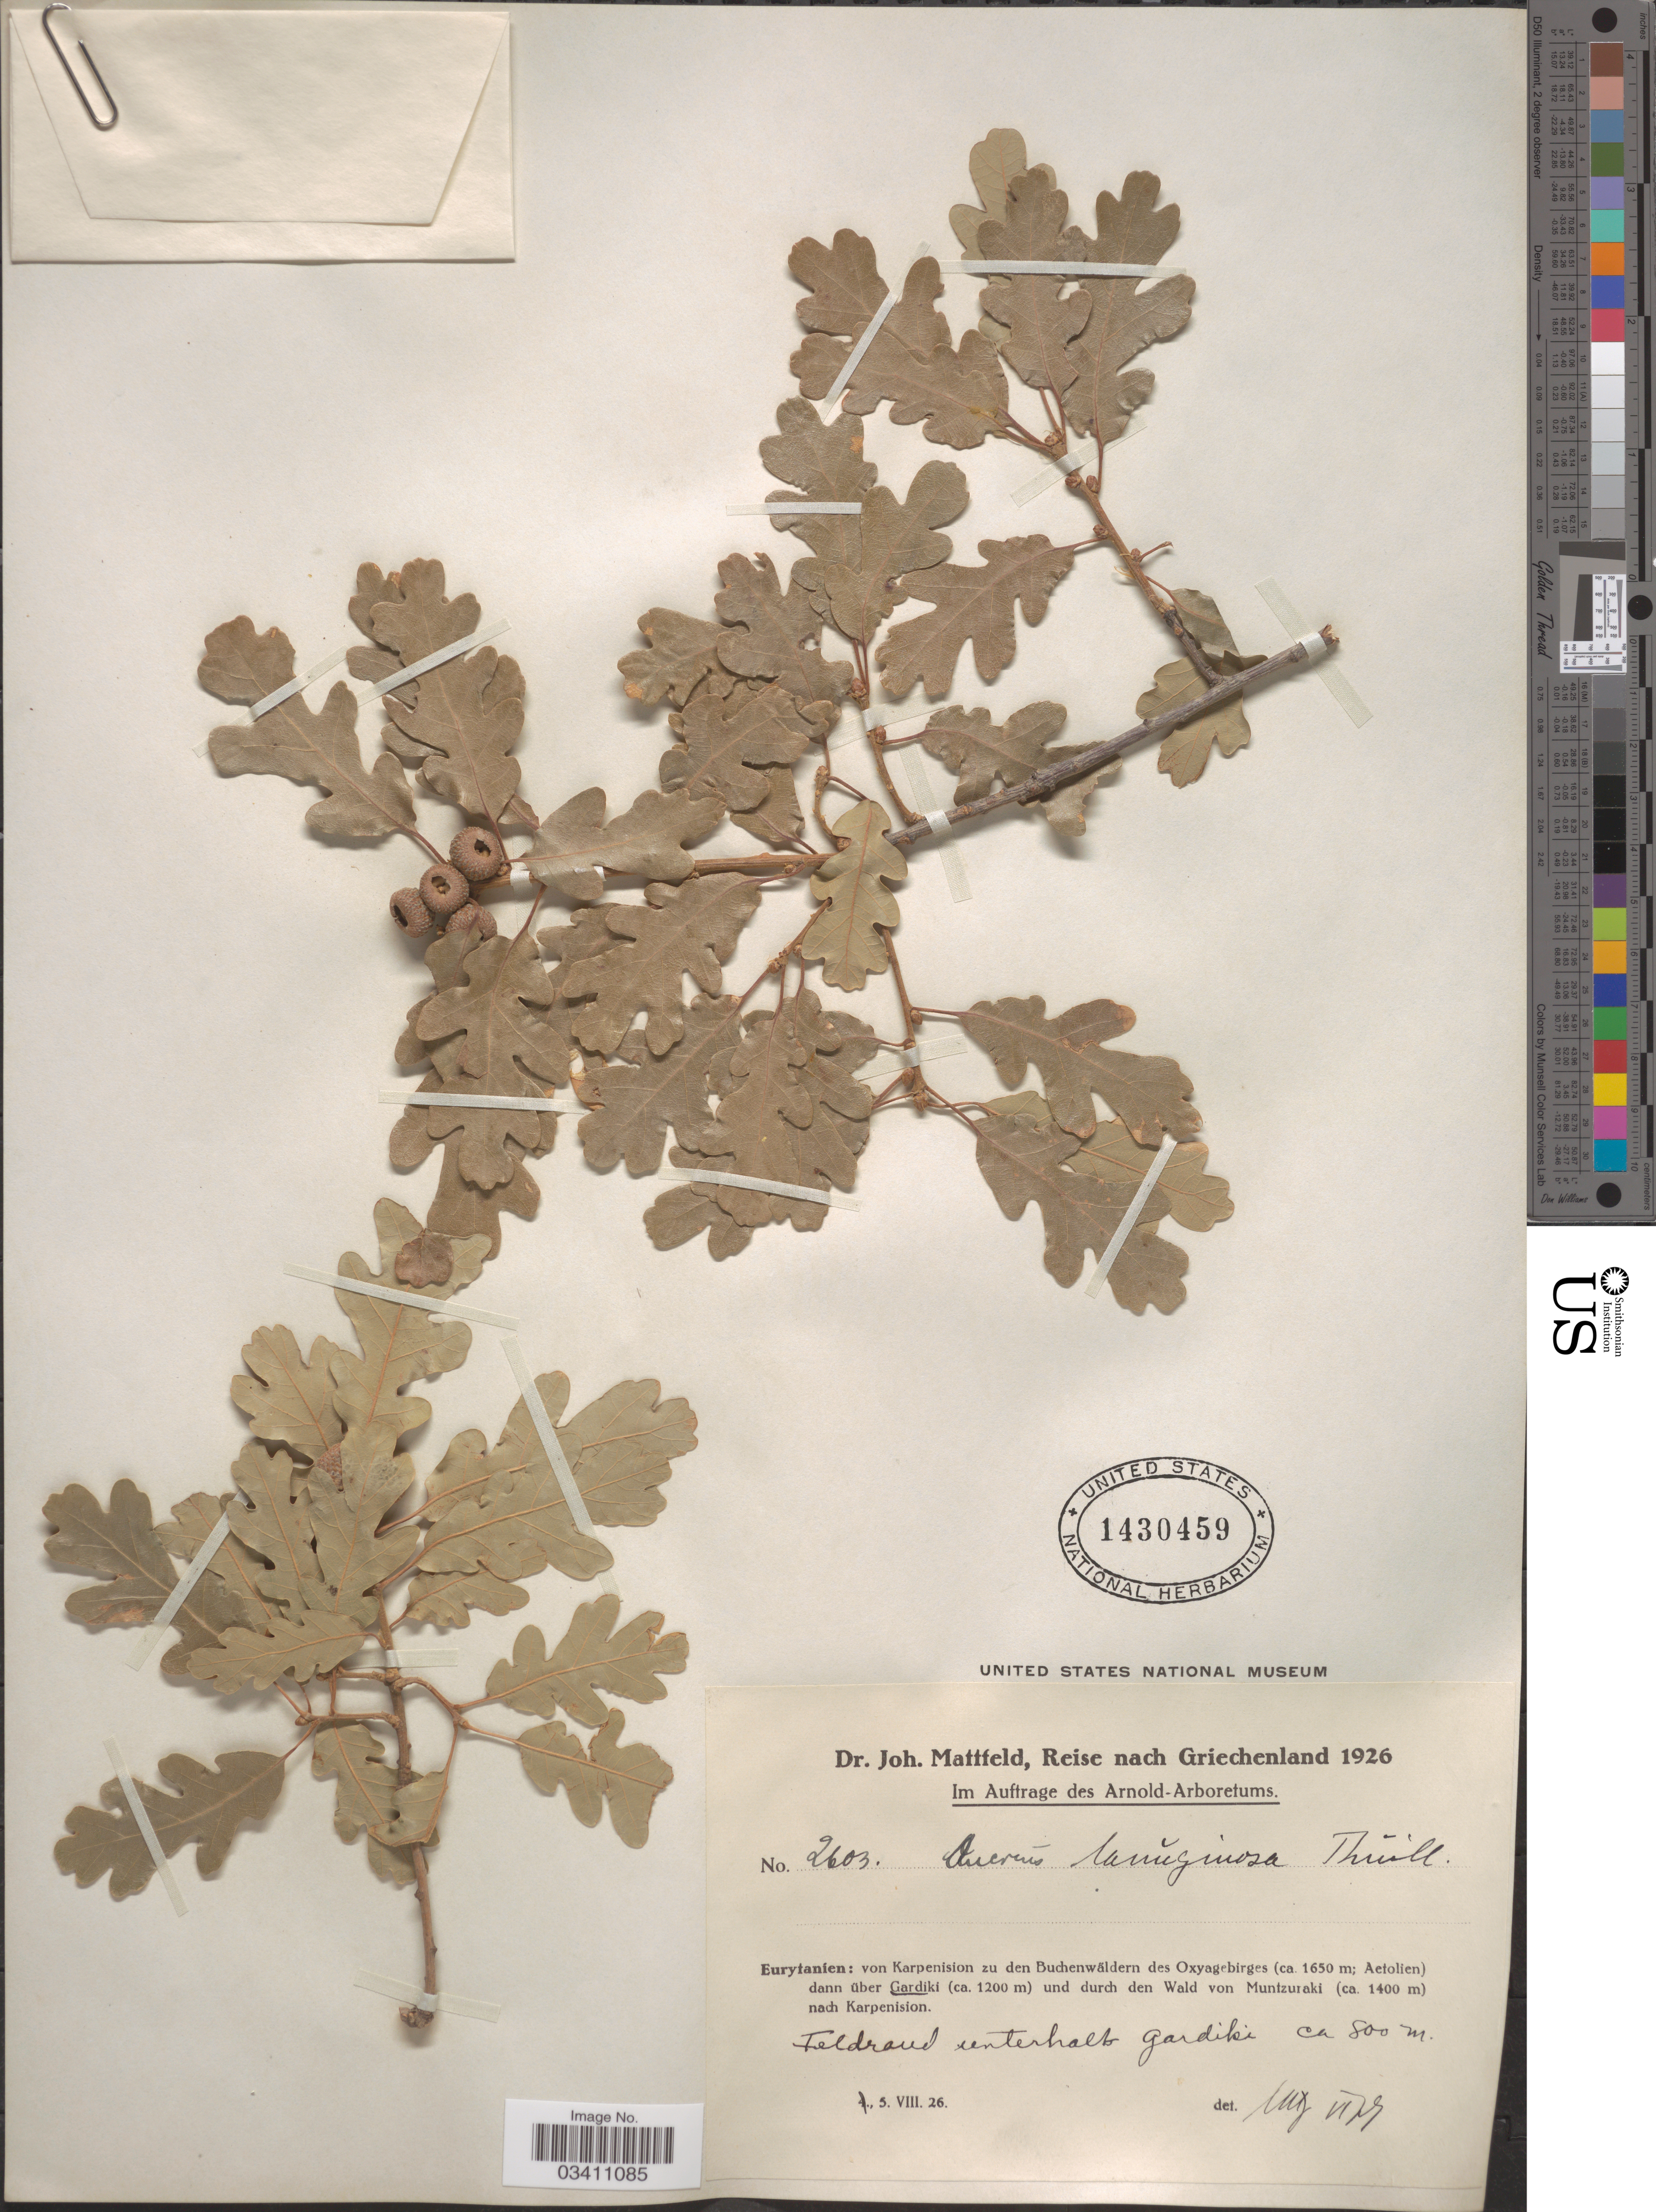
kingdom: Plantae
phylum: Tracheophyta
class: Magnoliopsida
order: Fagales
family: Fagaceae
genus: Quercus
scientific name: Quercus lanuginosa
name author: Beck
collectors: J. Mattfeld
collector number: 2603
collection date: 1926-08-05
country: Greece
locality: Griechenland. Eurytanien: dann über Gardiki. Feldrand unterhalb Gardiki.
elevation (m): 800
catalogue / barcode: US 1430459